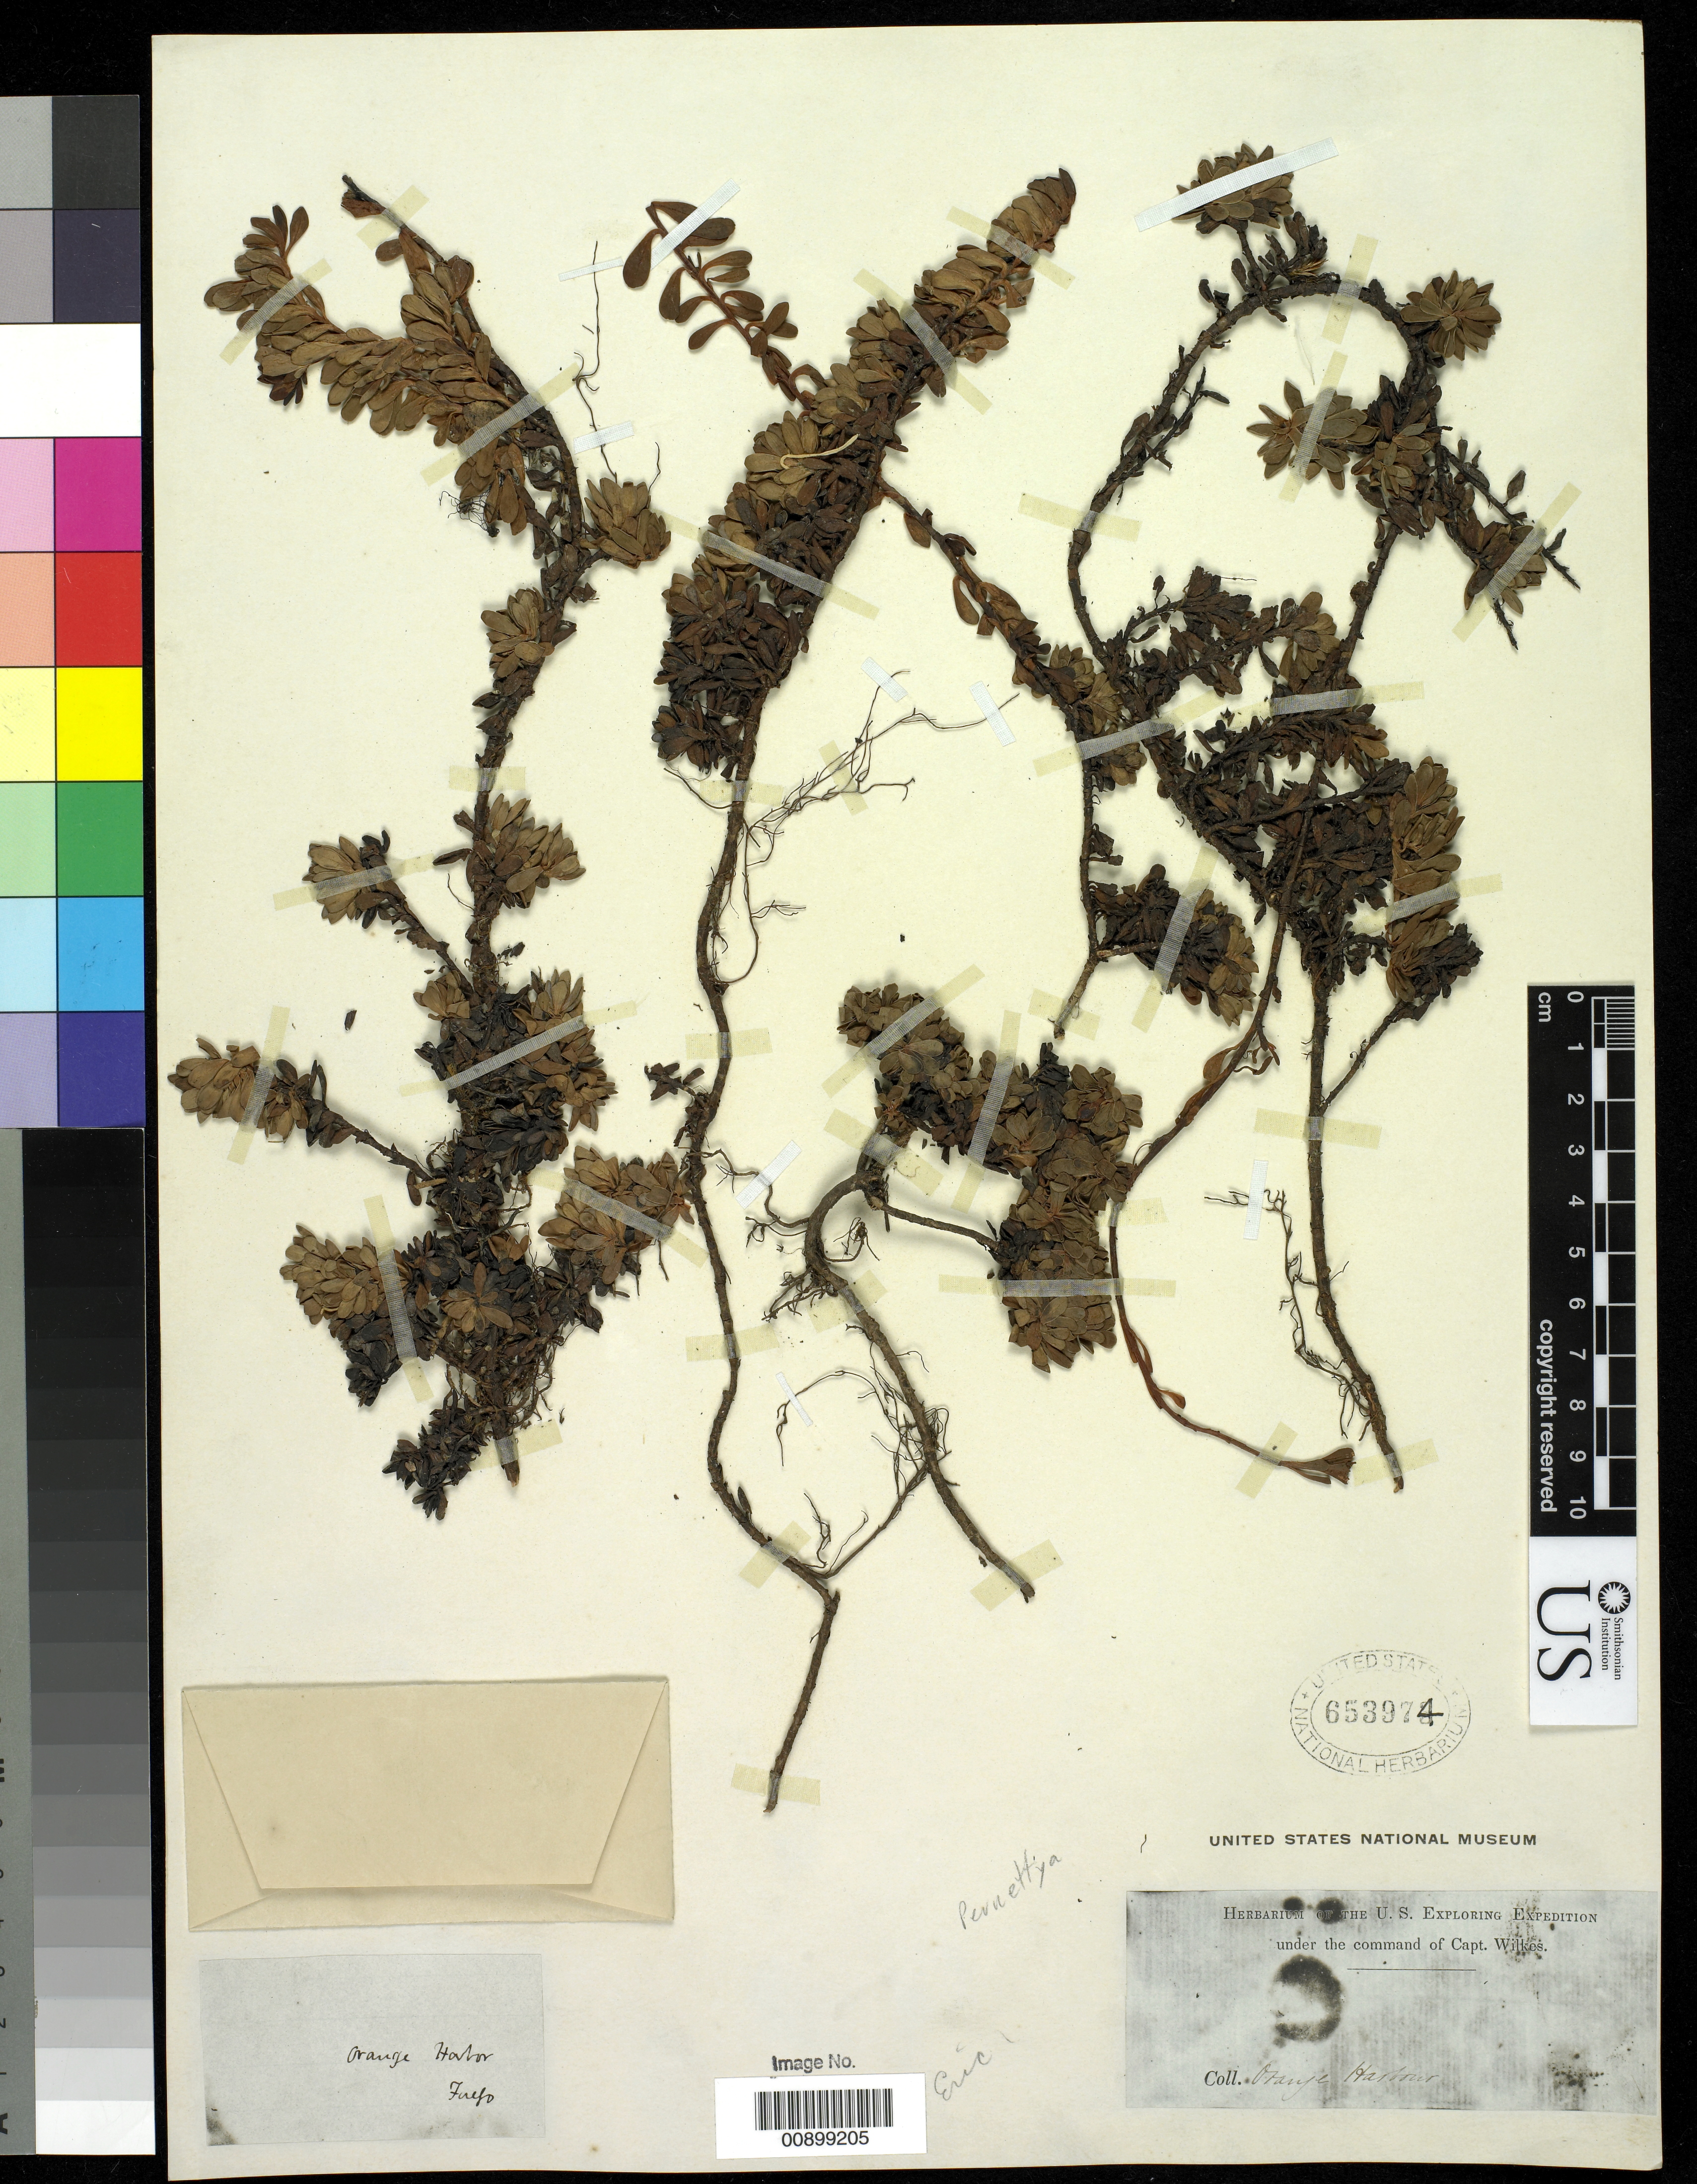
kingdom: Plantae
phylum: Tracheophyta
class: Magnoliopsida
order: Ericales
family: Ericaceae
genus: Pernettya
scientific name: Pernettya sp.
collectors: Wilkes Explor. Exped.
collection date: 1838/1842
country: Argentina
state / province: Tierra del Fuego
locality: Orange Harbour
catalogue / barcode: US 653974